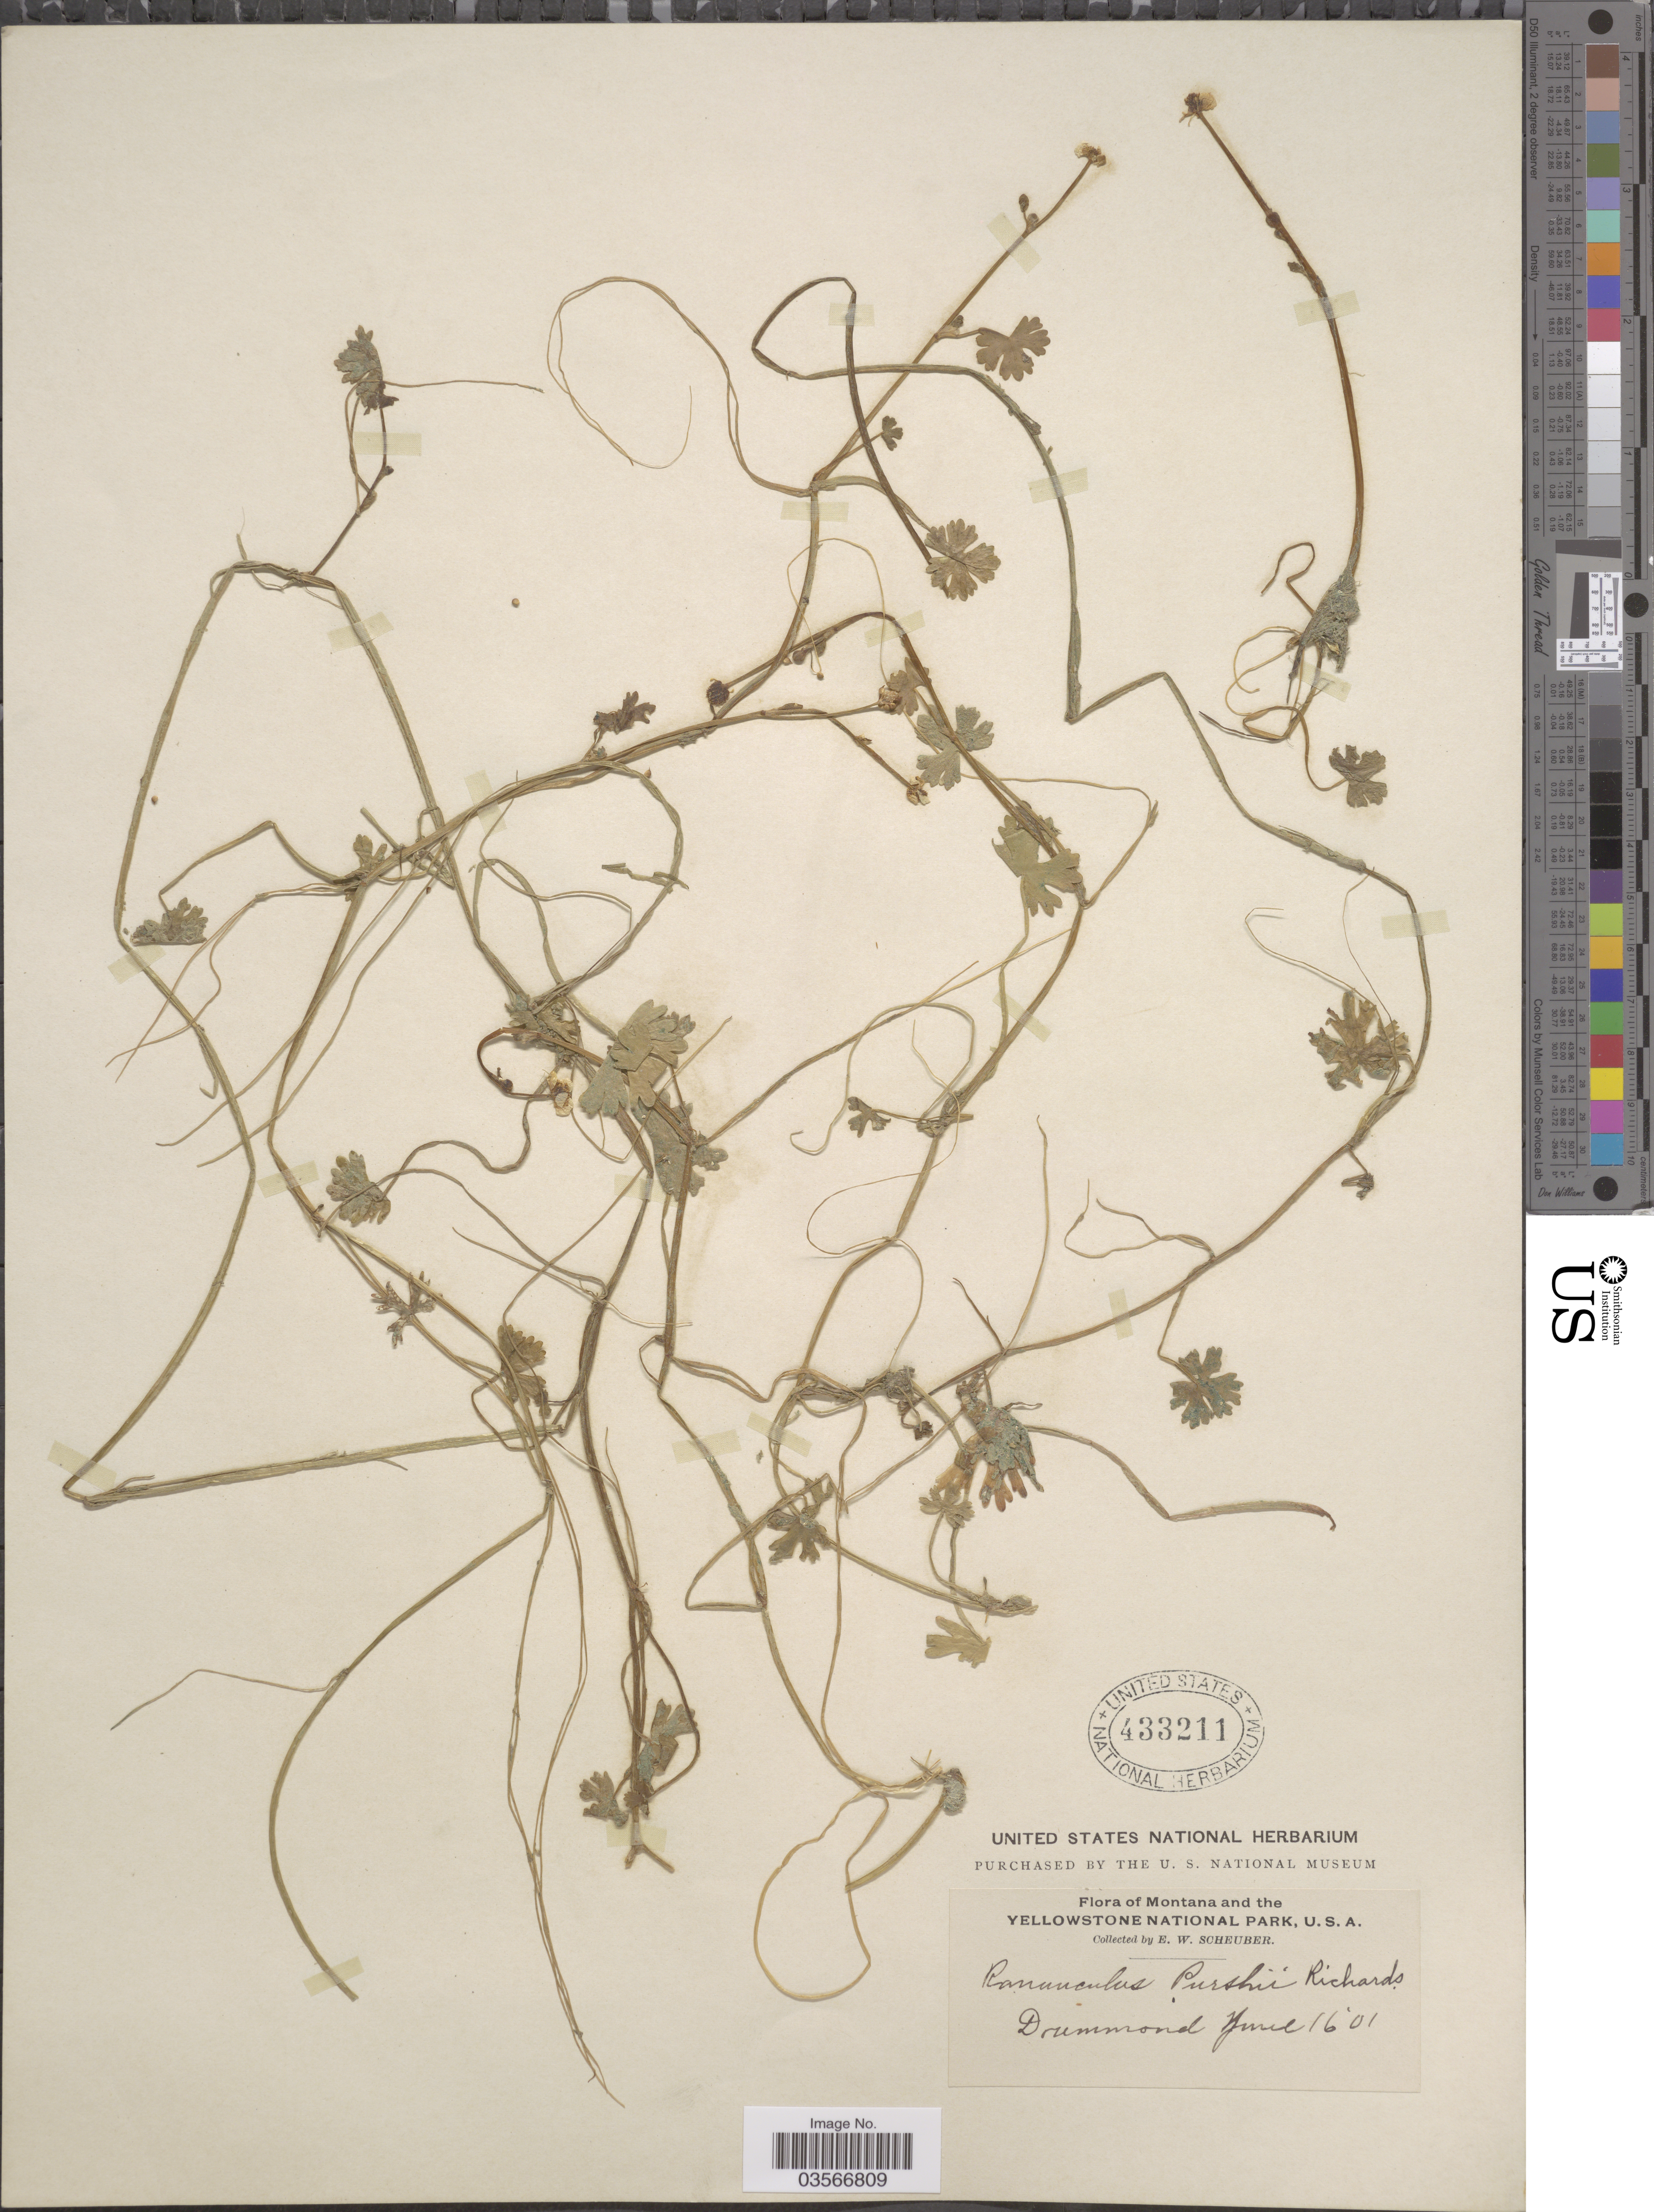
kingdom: Plantae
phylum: Tracheophyta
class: Magnoliopsida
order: Ranunculales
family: Ranunculaceae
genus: Ranunculus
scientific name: Ranunculus gmelinii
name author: DC.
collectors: E. Scheuber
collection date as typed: Transcribed d/m/y: 16/6/1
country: United States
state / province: Montana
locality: Montana and the Yellowstone National Park, Drummond.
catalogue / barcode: US 433211